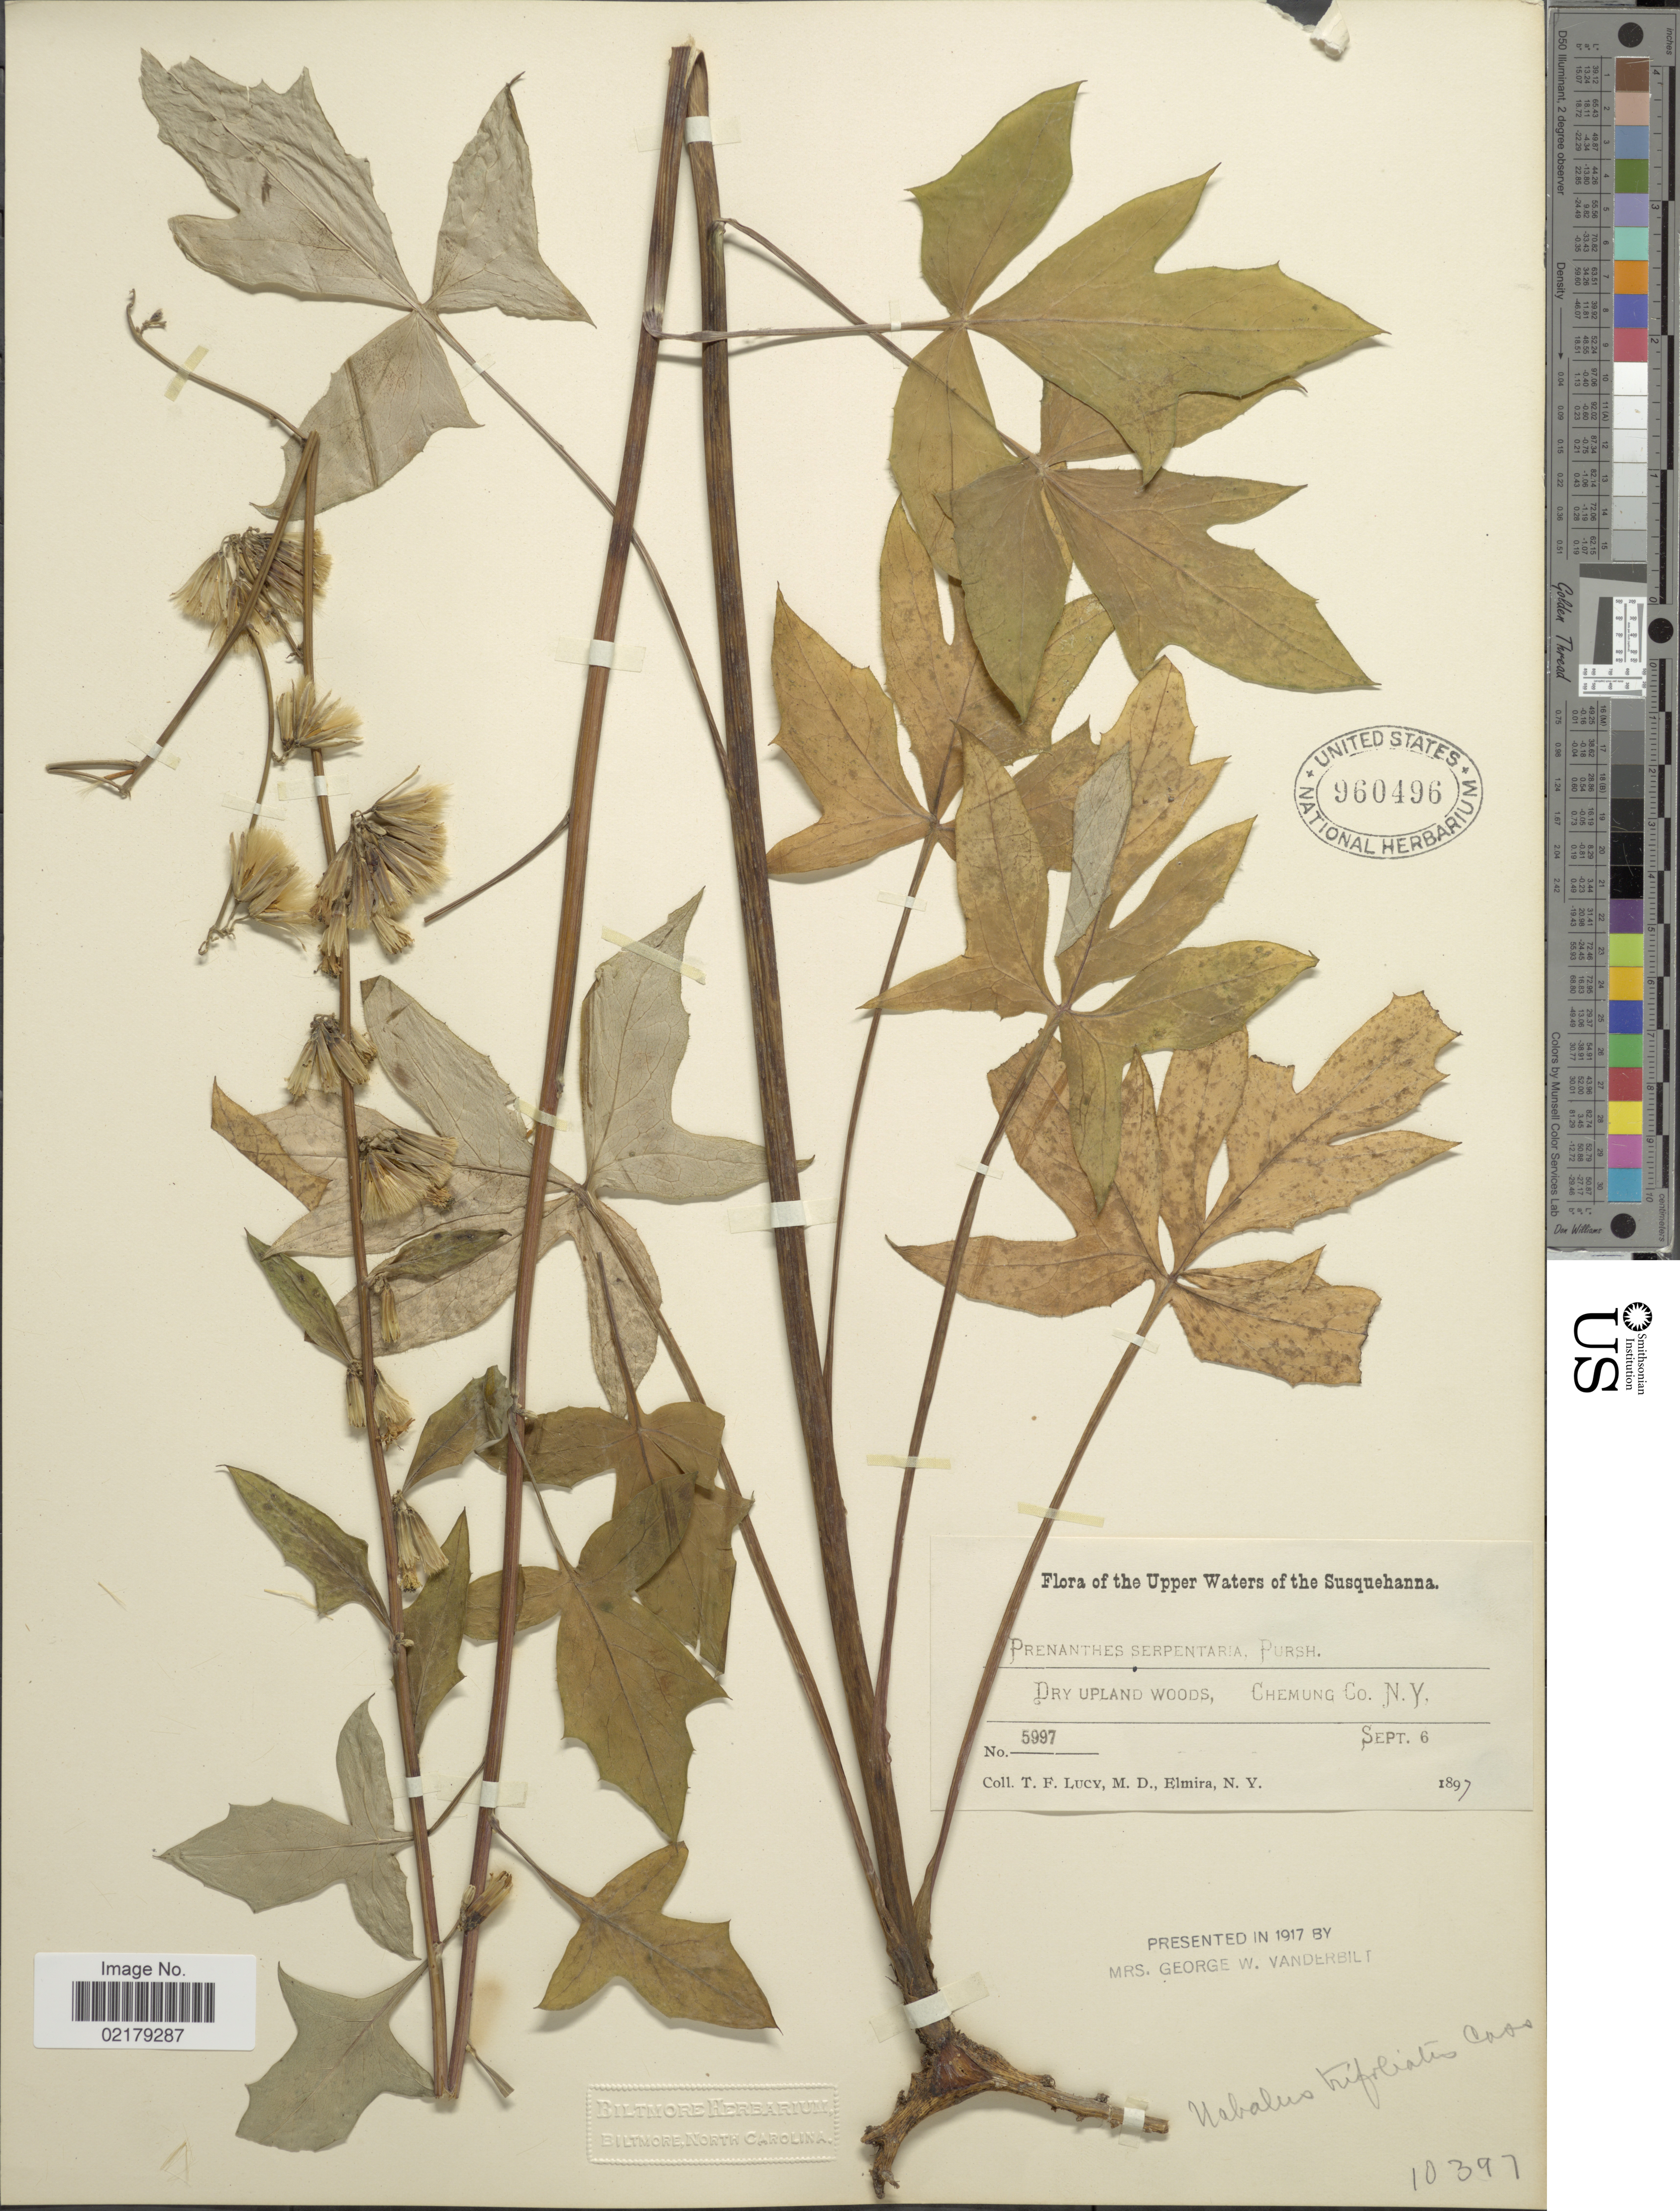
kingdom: Plantae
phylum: Tracheophyta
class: Magnoliopsida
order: Asterales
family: Asteraceae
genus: Nabalus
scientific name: Nabalus trifoliolatus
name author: Cass.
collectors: T. Lucy & M. Elmira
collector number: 5997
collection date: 1897-09-06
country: United States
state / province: New York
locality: The Upper Waters of the Susquehanna, Dry upland woods, Chemung Co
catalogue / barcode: US 960496